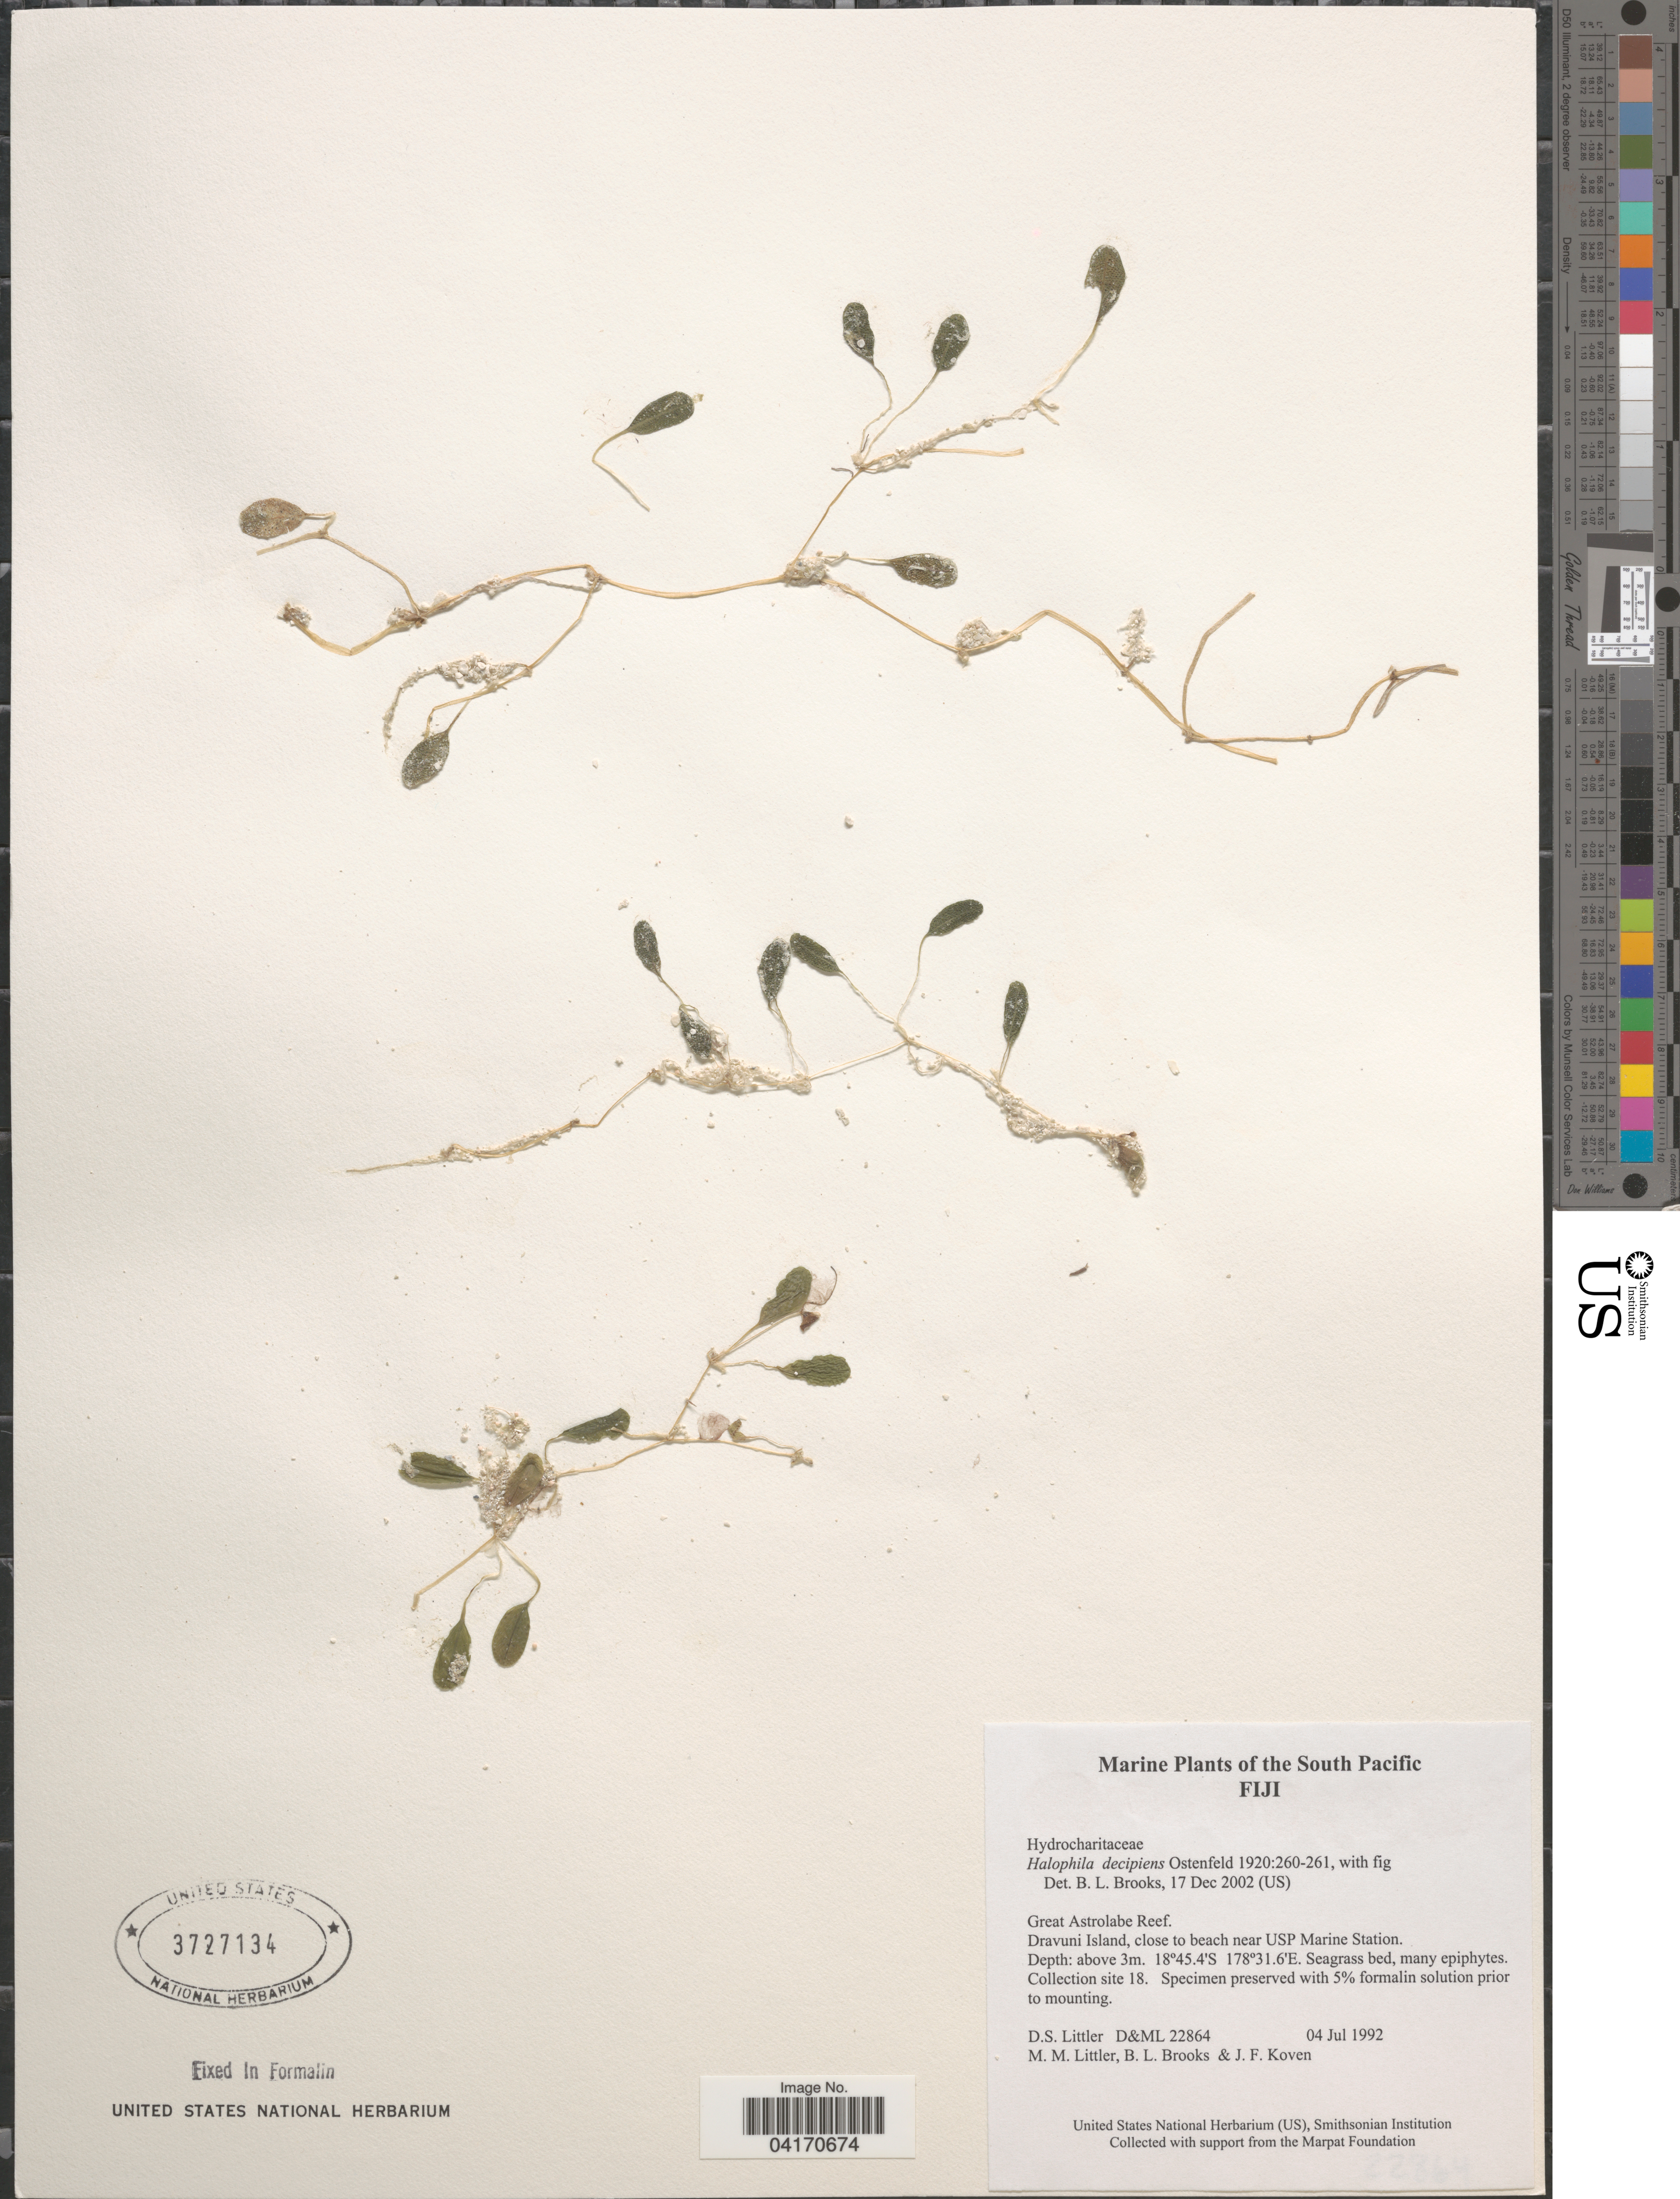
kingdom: Plantae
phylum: Tracheophyta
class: Liliopsida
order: Alismatales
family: Hydrocharitaceae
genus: Halophila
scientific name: Halophila decipiens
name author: Ostenf.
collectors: D. S. Littler, B. Brooks & J. Koven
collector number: D&ML 22864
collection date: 1992-07-04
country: Fiji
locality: The South Pacific. Great Astrolabe Reef. Dravuni Island, close to beach near USP Marine Station.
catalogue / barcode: US 3727134